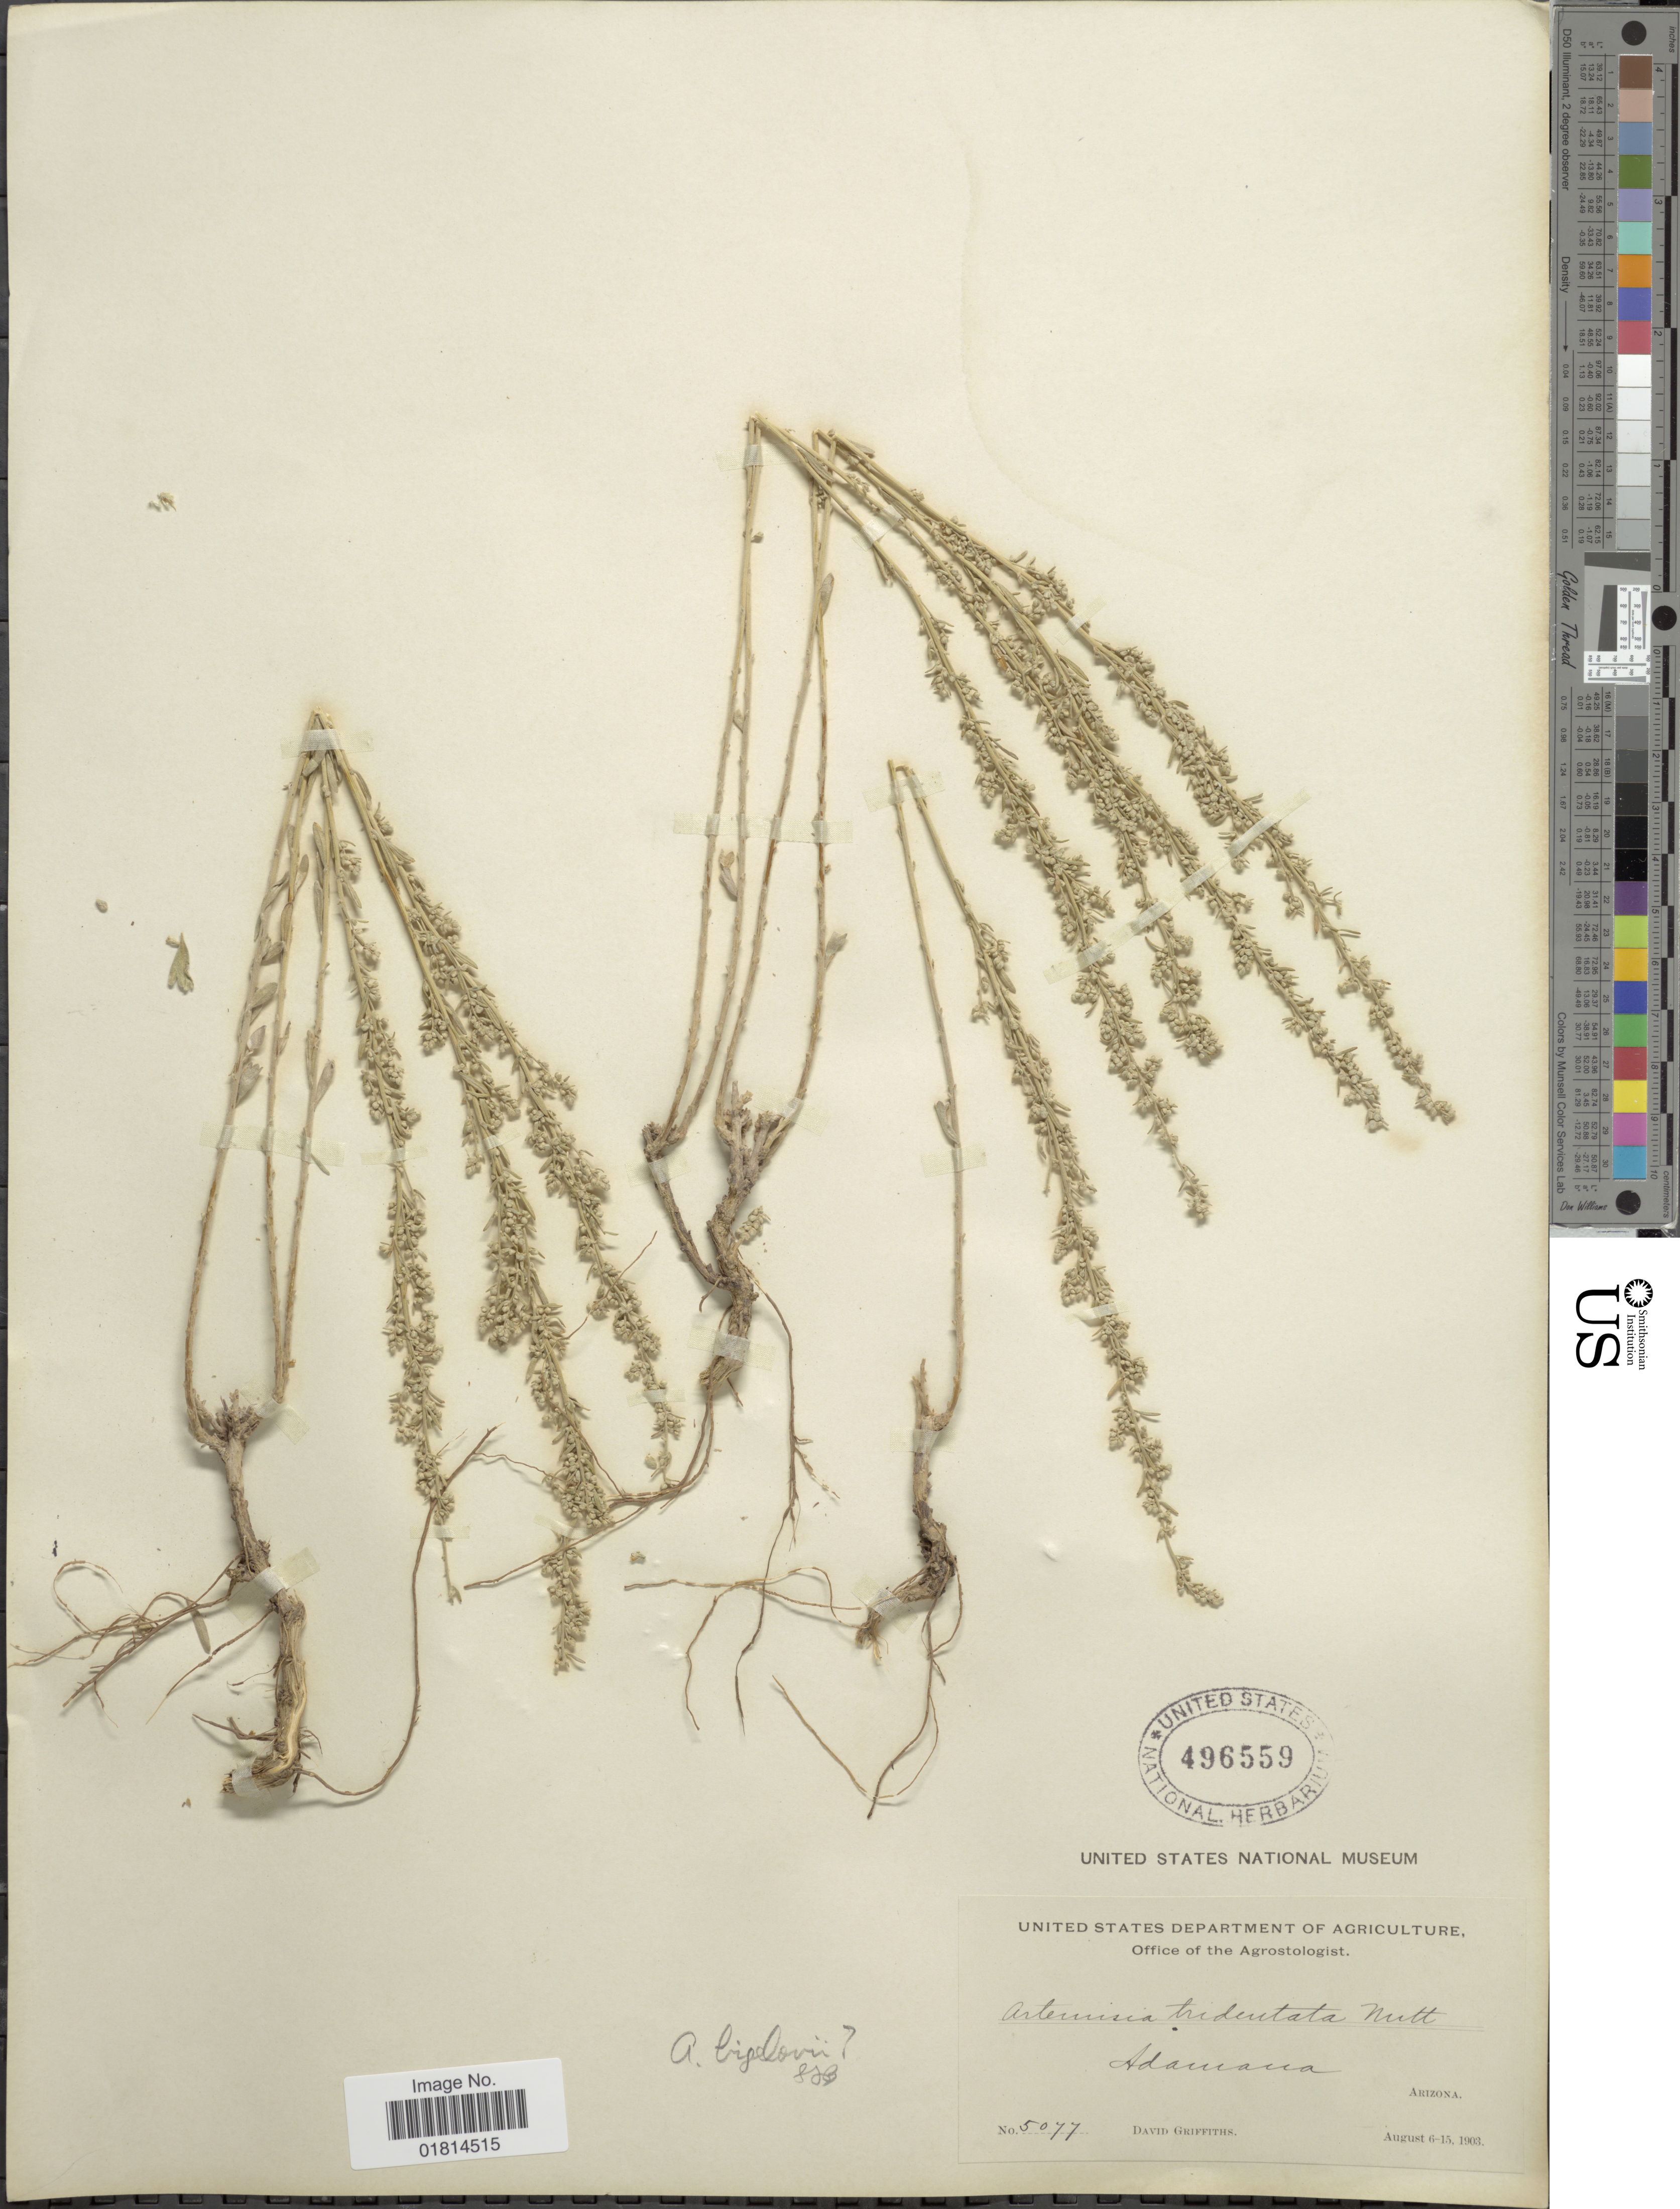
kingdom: Plantae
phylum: Tracheophyta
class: Magnoliopsida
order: Asterales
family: Asteraceae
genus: Artemisia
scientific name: Artemisia bigelovii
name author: A. Gray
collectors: D. Griffiths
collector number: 5077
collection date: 1903-08-06/1903-08-15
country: United States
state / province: Arizona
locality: Adamana, Arizona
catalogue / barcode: US 496559